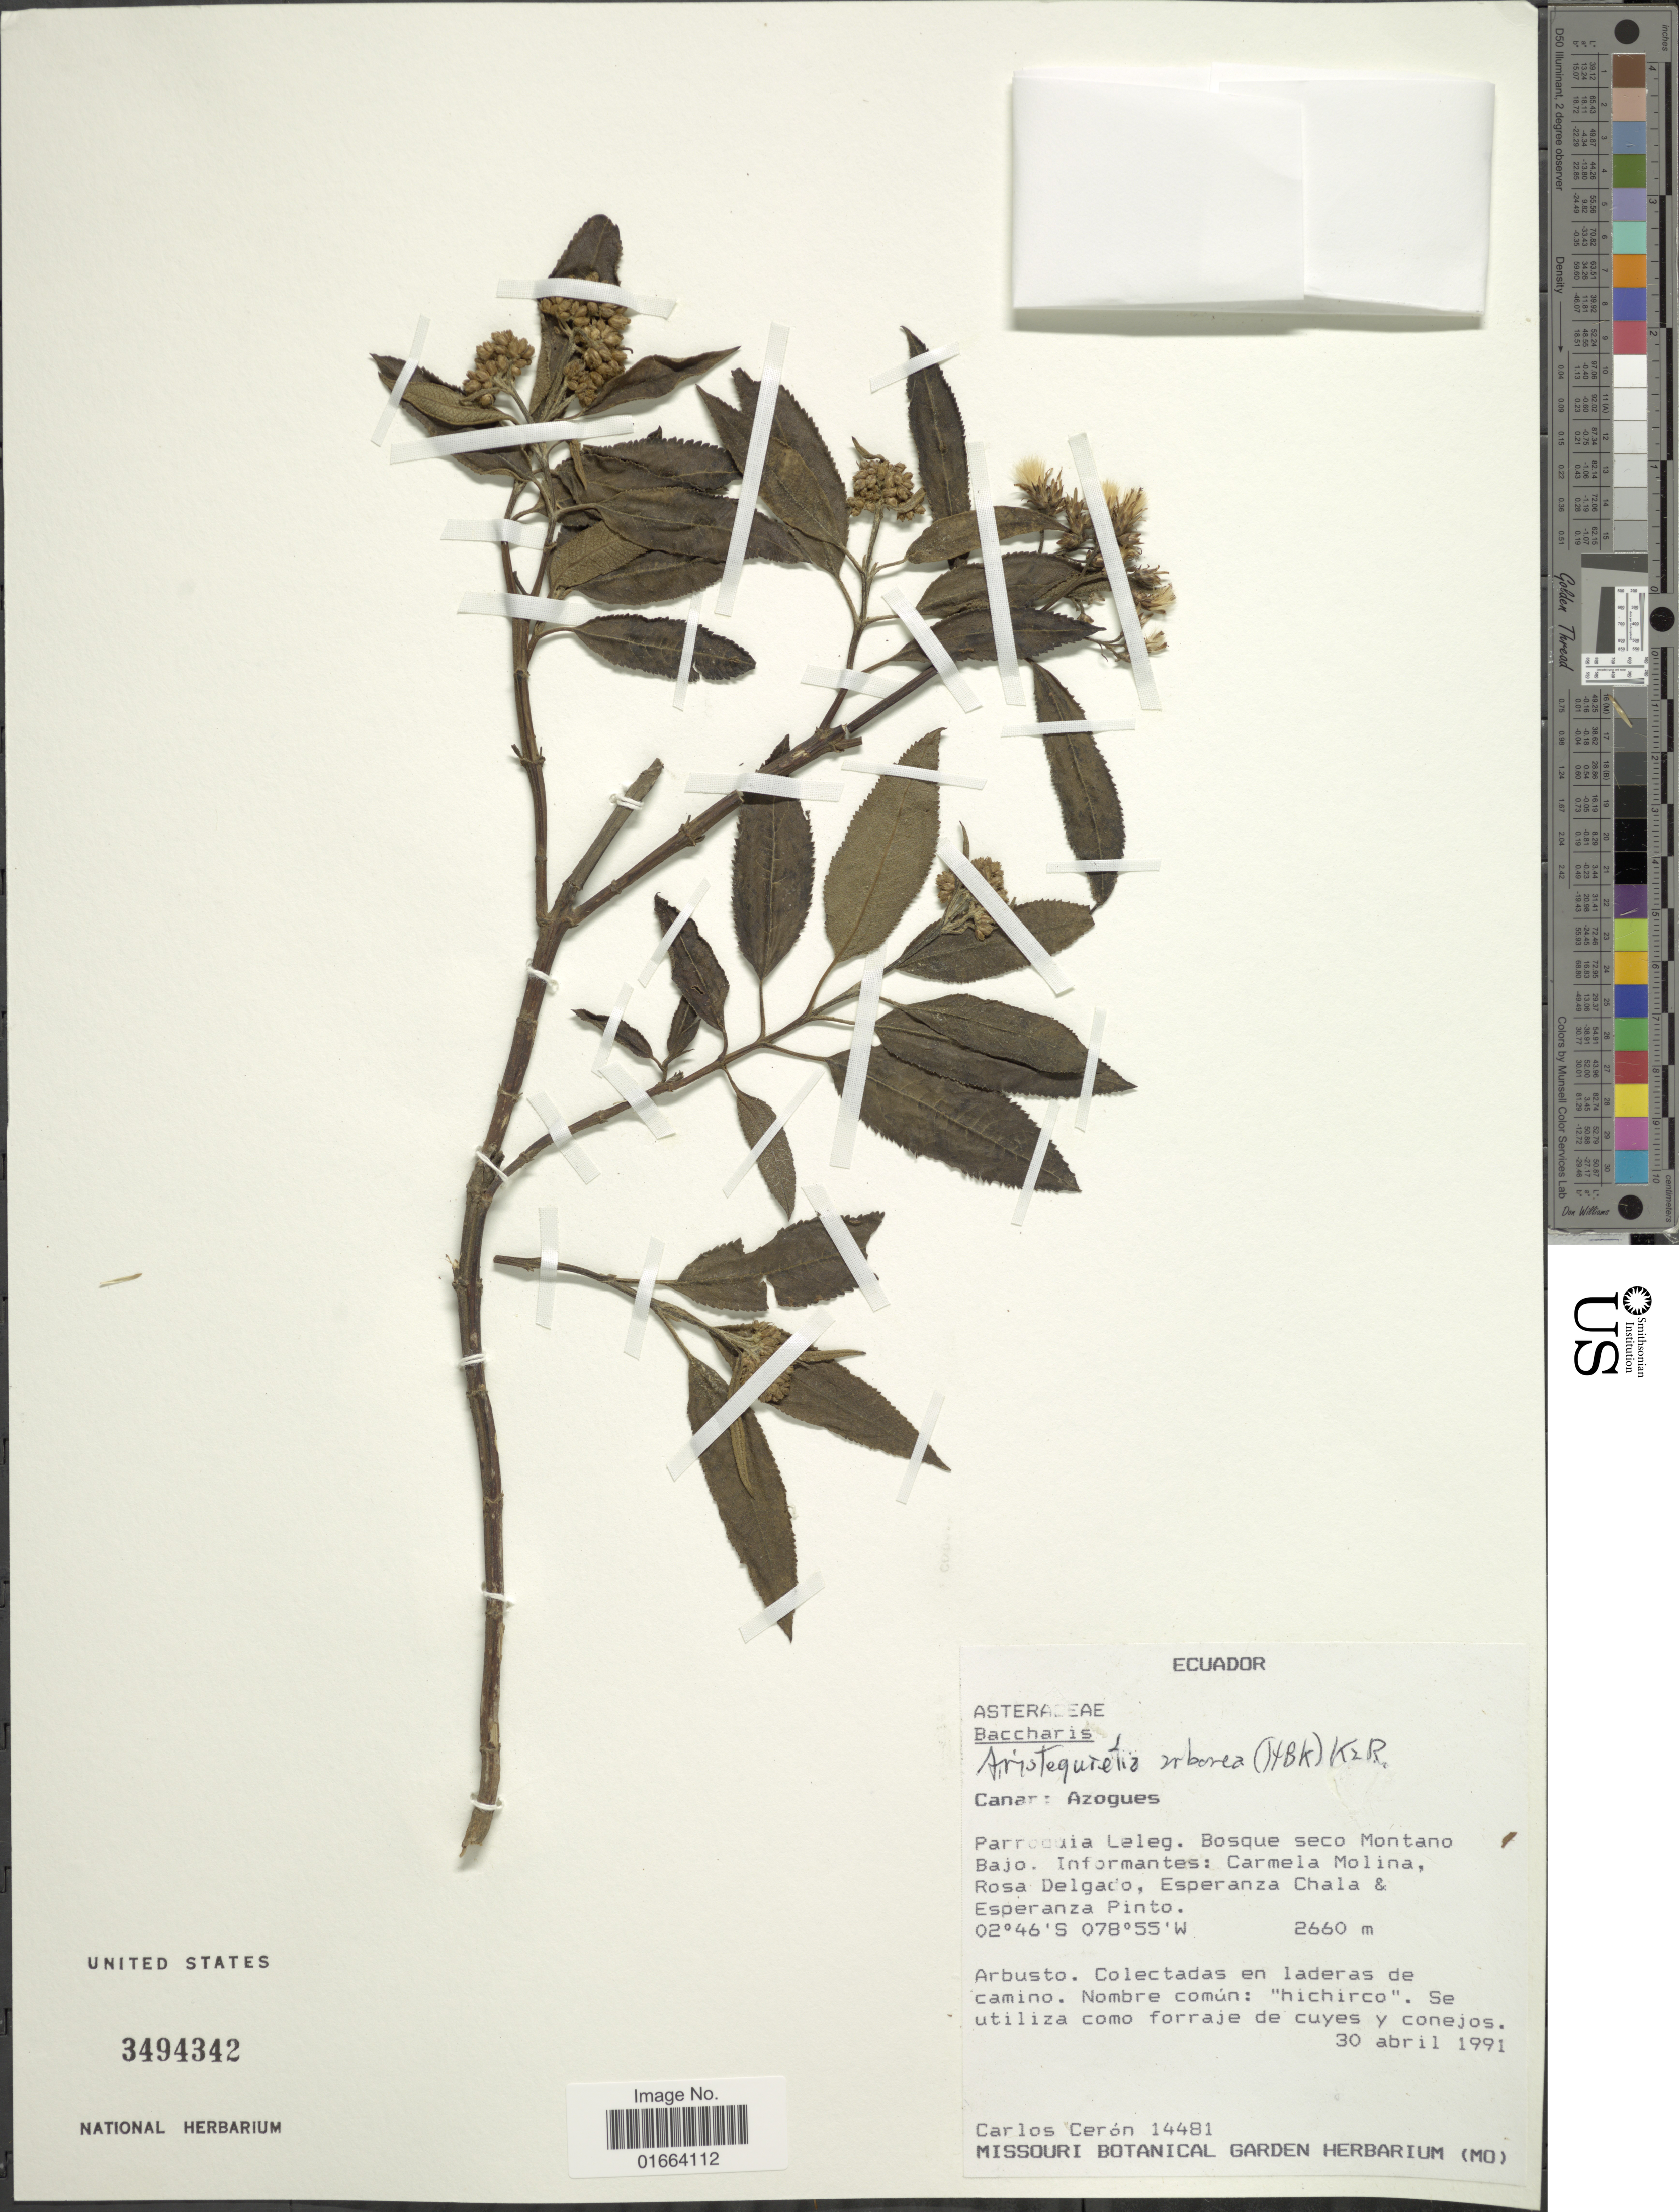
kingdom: Plantae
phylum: Tracheophyta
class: Magnoliopsida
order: Asterales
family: Asteraceae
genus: Aristeguietia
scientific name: Aristeguietia arborea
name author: (Kunth) R.M. King & H. Rob.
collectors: C. E. Cerón M.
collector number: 14481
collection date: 1991-04-30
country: Ecuador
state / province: Cañar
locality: Azogues. Parrocuia Leleg. Bosque seco Montano Bajo. Informantes: Carmela Molina, Rosa Delgado, Esperanza Chala & Esperanza Pinto [unsure placement]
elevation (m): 2660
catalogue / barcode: US 3494342